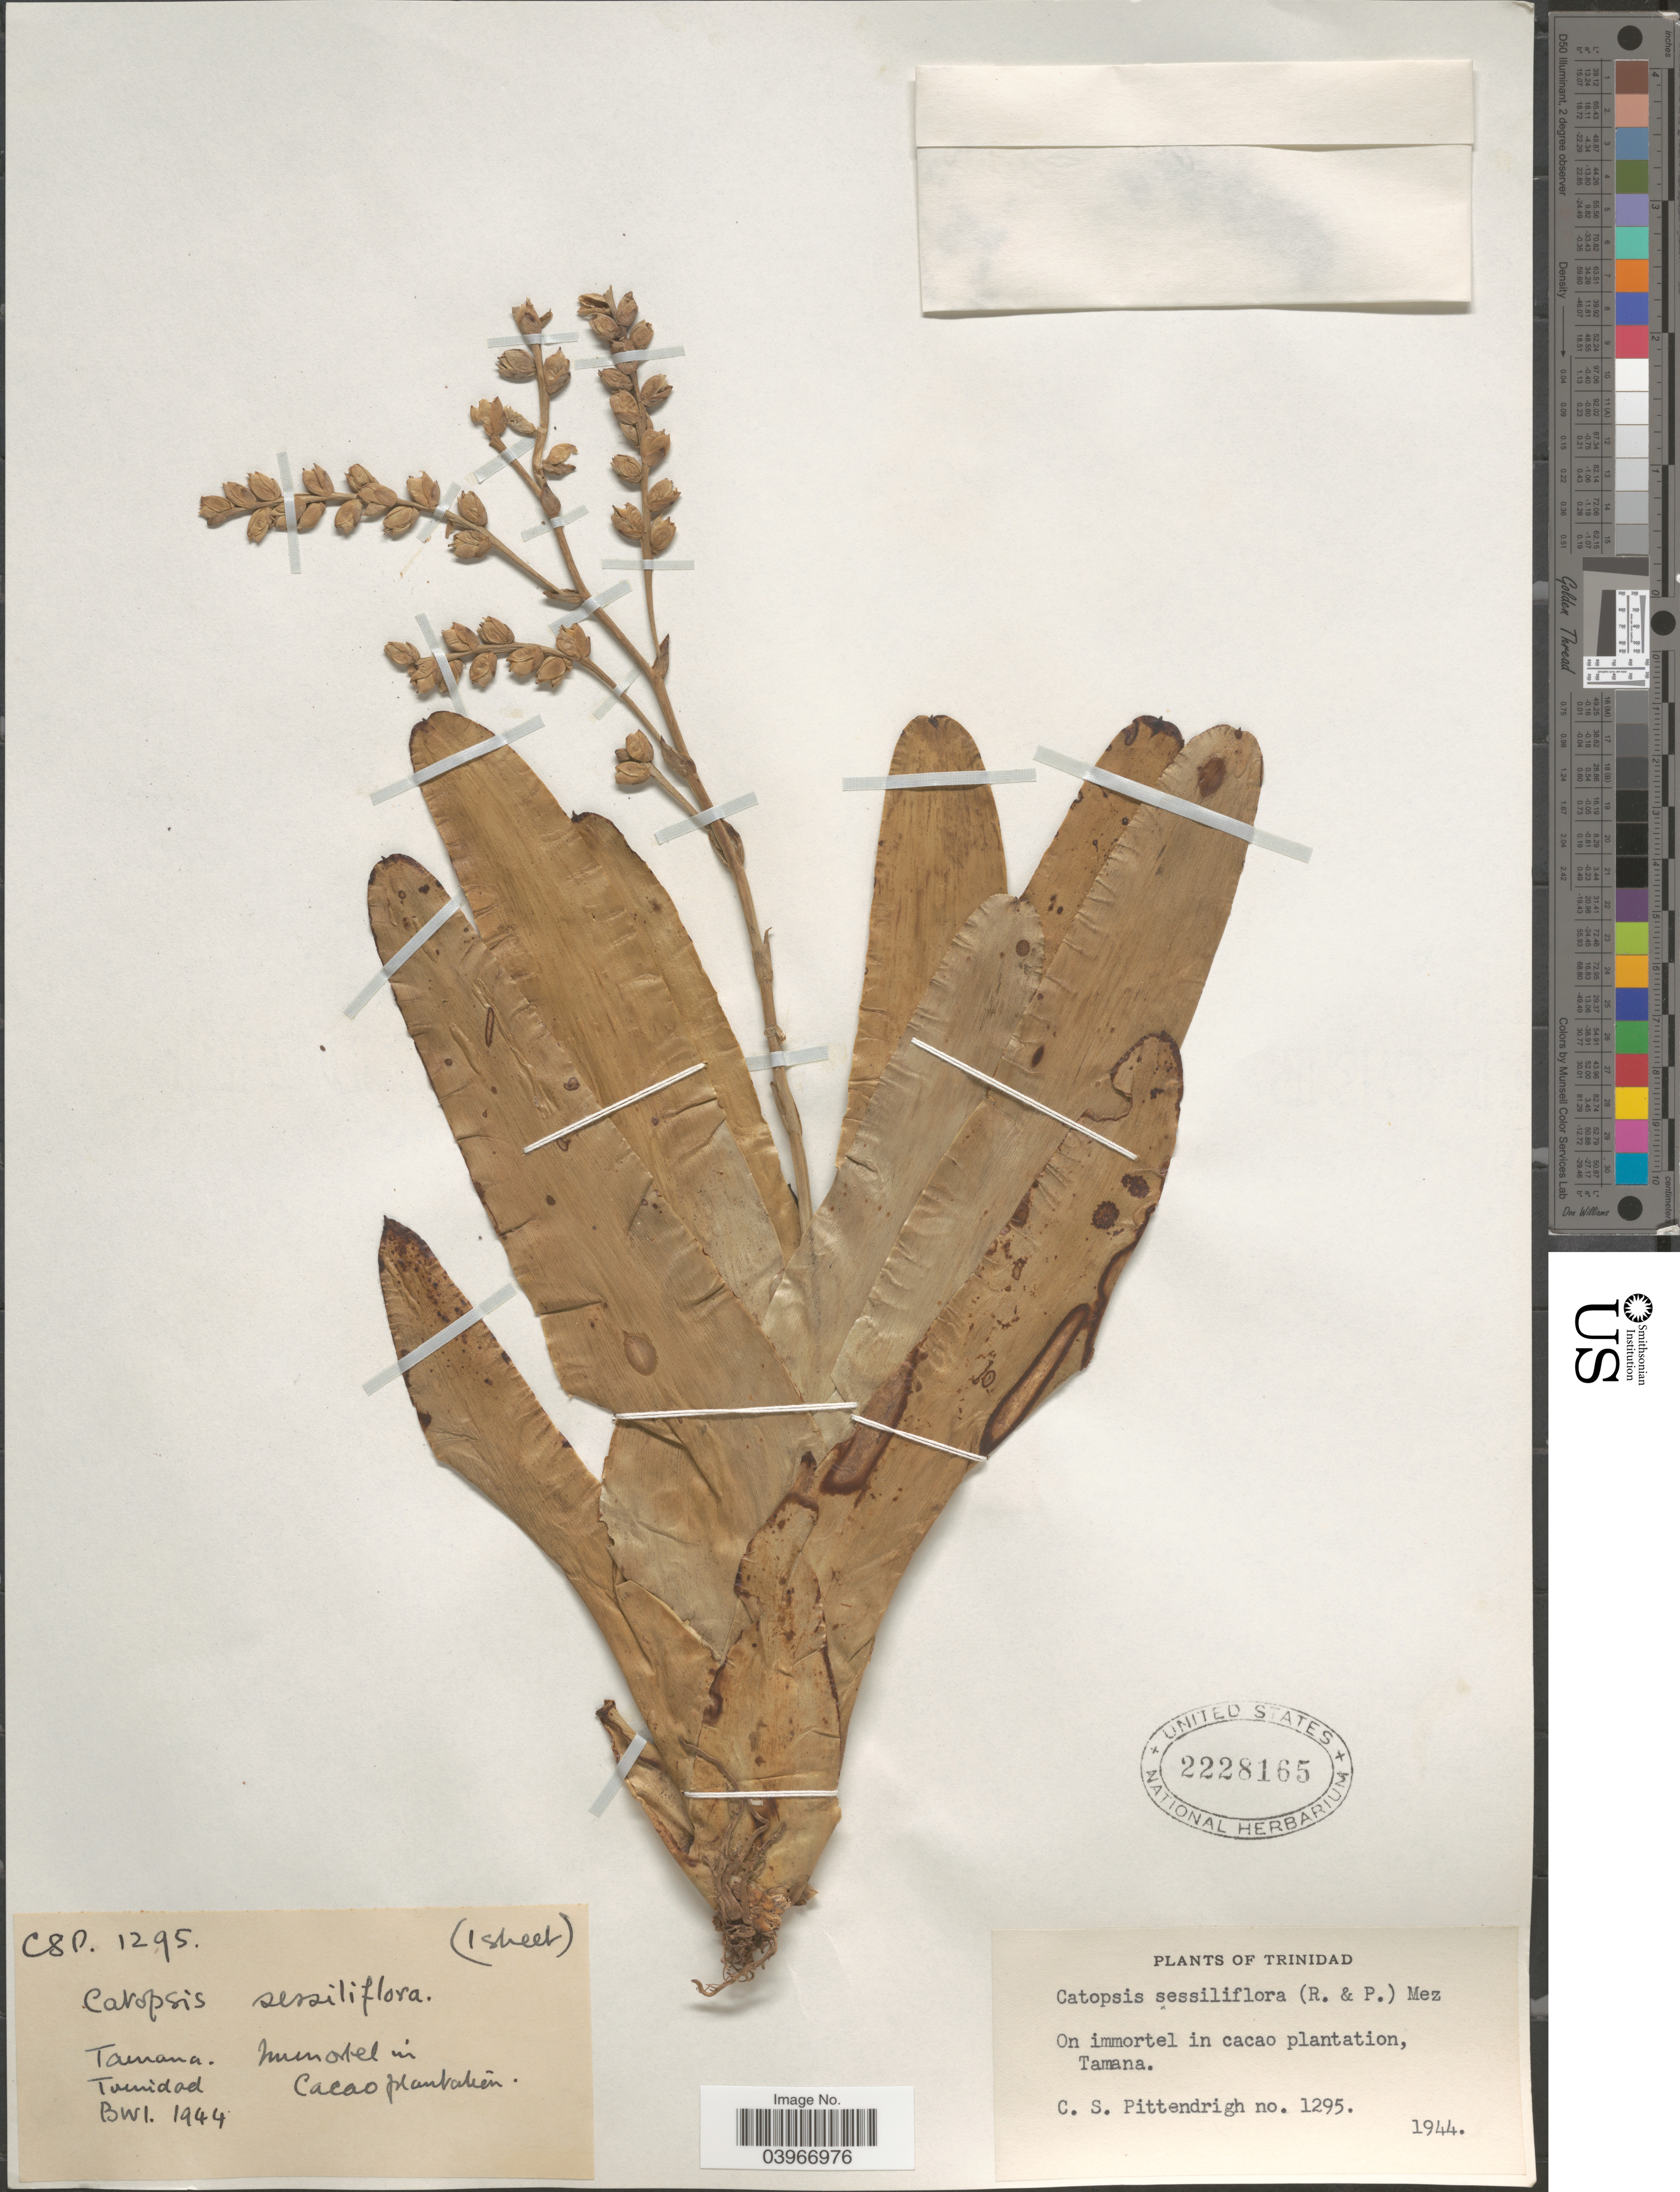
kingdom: Plantae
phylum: Tracheophyta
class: Liliopsida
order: Poales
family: Bromeliaceae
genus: Catopsis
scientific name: Catopsis sessiliflora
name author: (Ruiz & Pav.) Mez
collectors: C. Pittendrigh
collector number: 1295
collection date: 1944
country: Trinidad and Tobago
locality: On immortel in cacao plantation, Tamana. Trinidad BWI.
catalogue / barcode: US 2228165